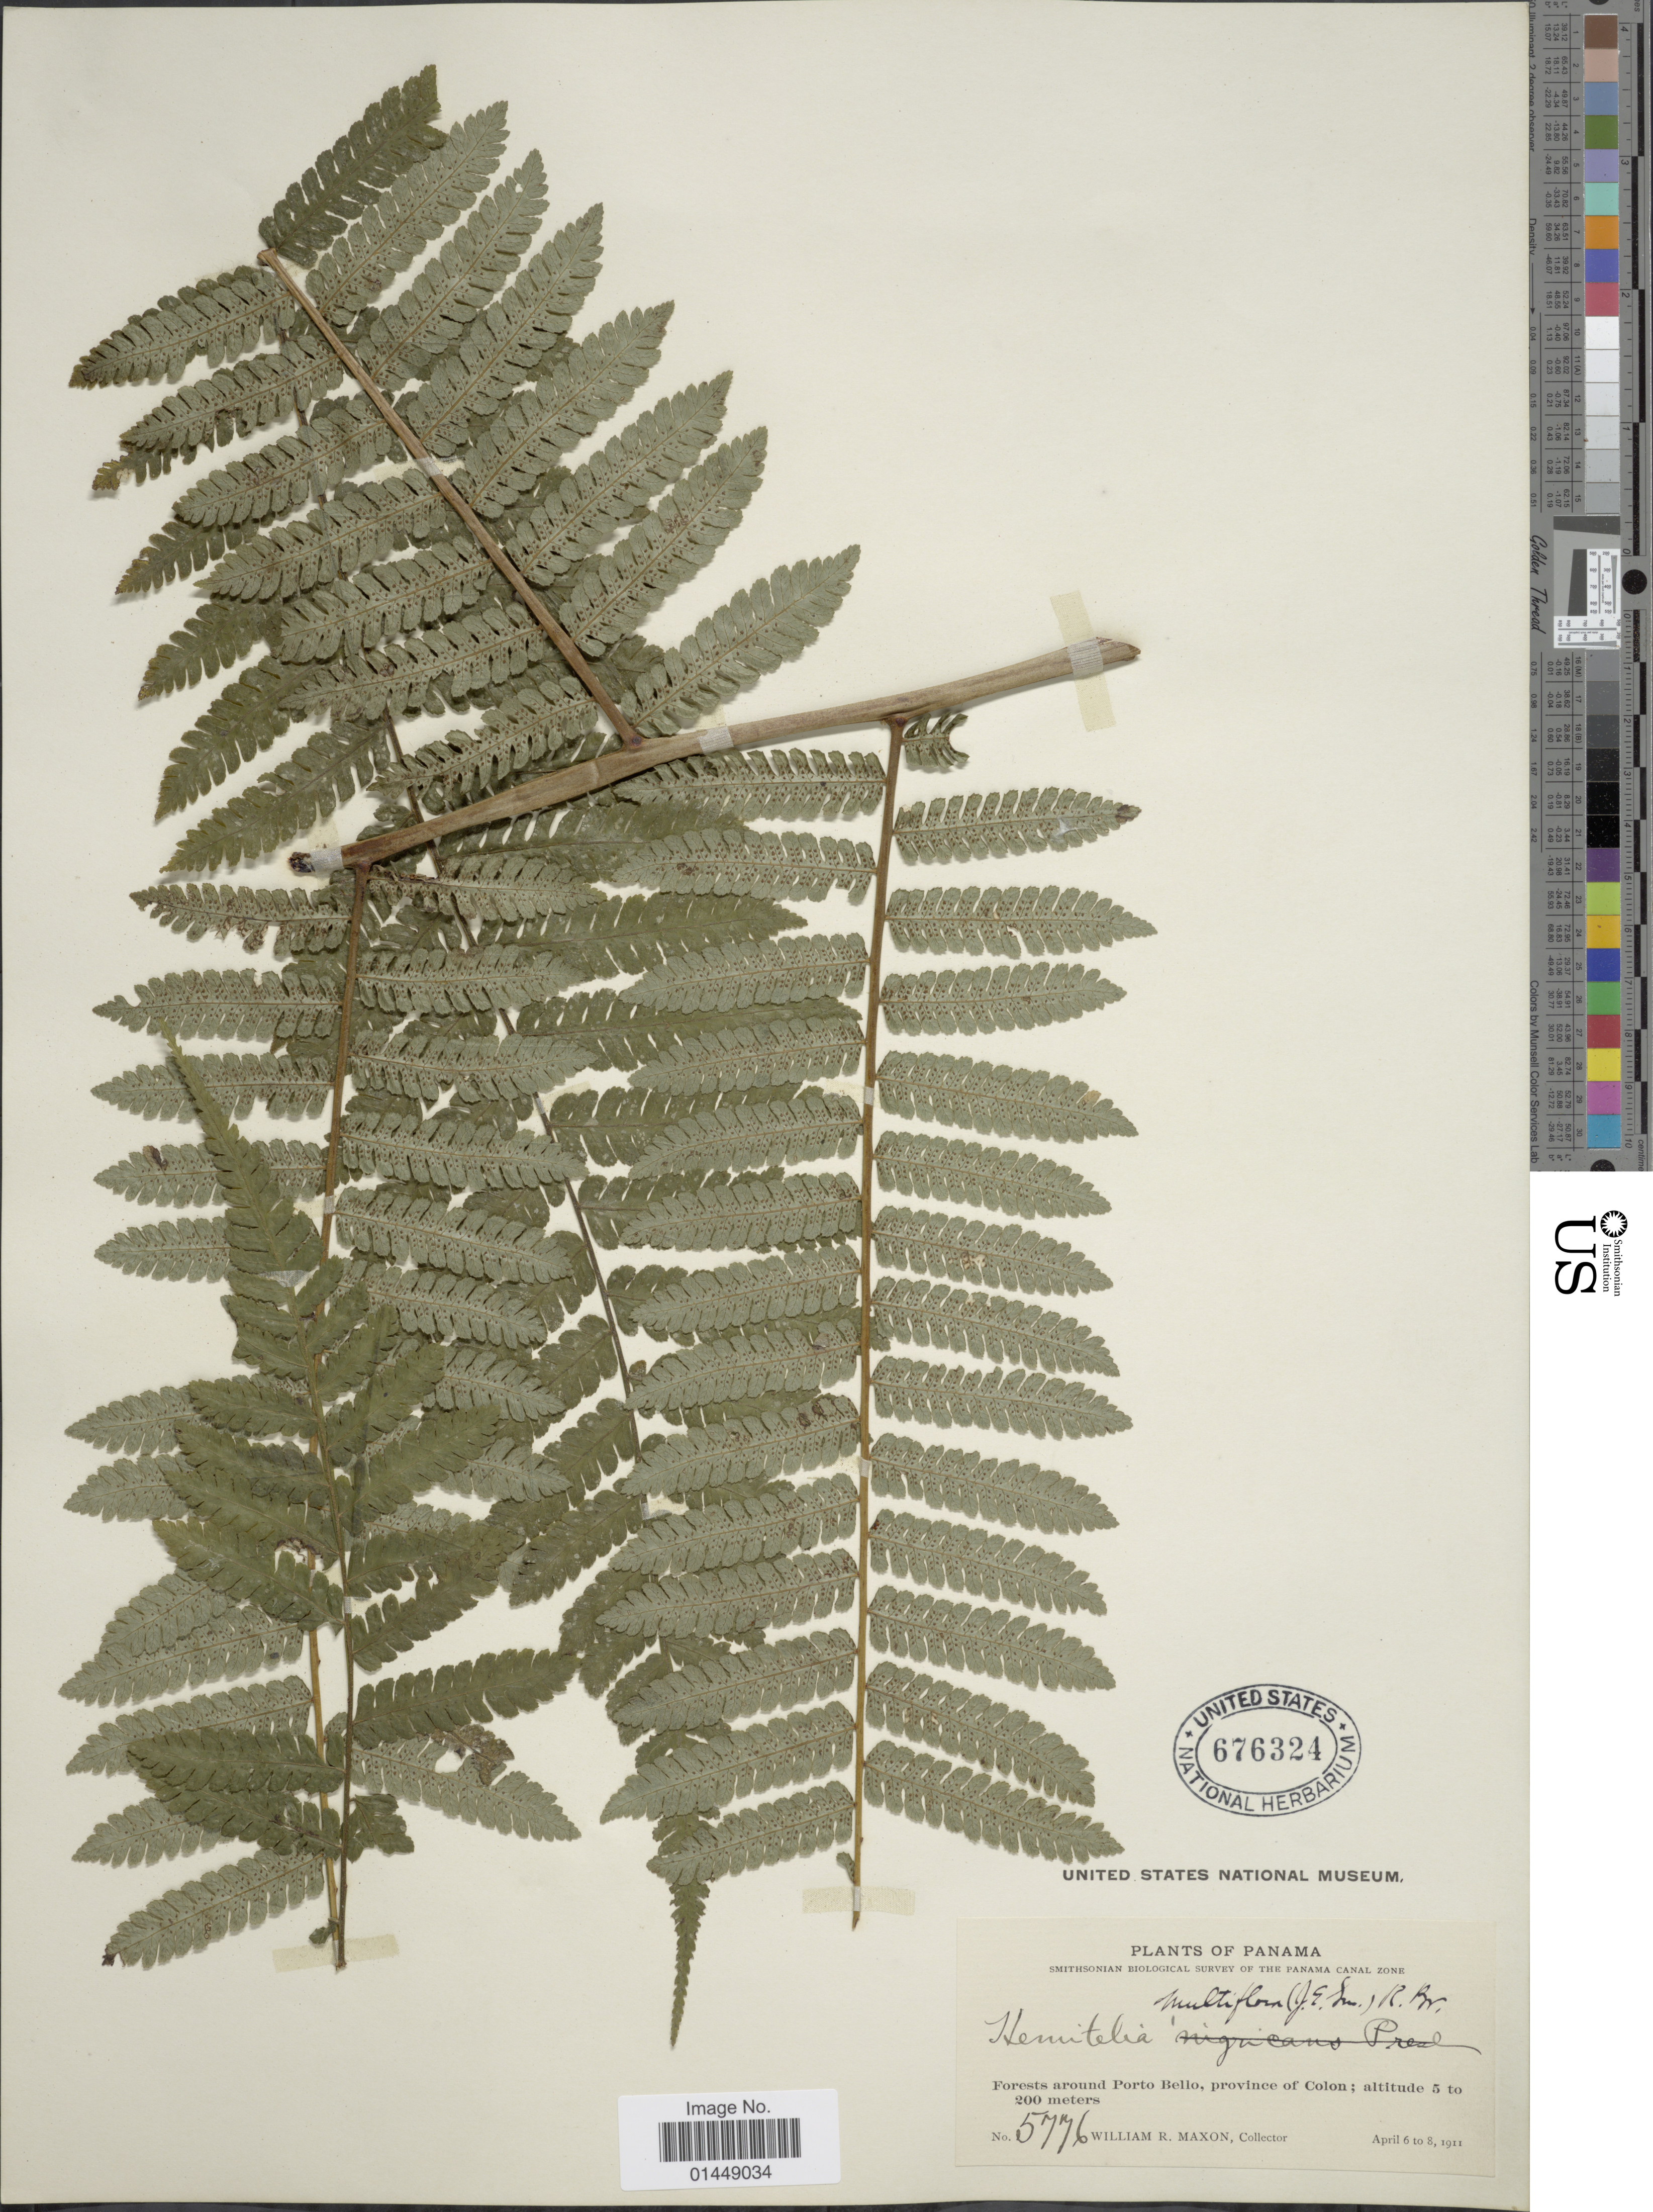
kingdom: Plantae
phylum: Tracheophyta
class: Polypodiopsida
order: Cyatheales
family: Cyatheaceae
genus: Cyathea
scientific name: Cyathea multiflora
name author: Sm.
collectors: W. R. Maxon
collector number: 5776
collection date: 1911-04-06/1911-04-08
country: Panama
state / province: Colón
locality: Forests around Porto Bello, province of Colon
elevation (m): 5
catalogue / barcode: US 676324